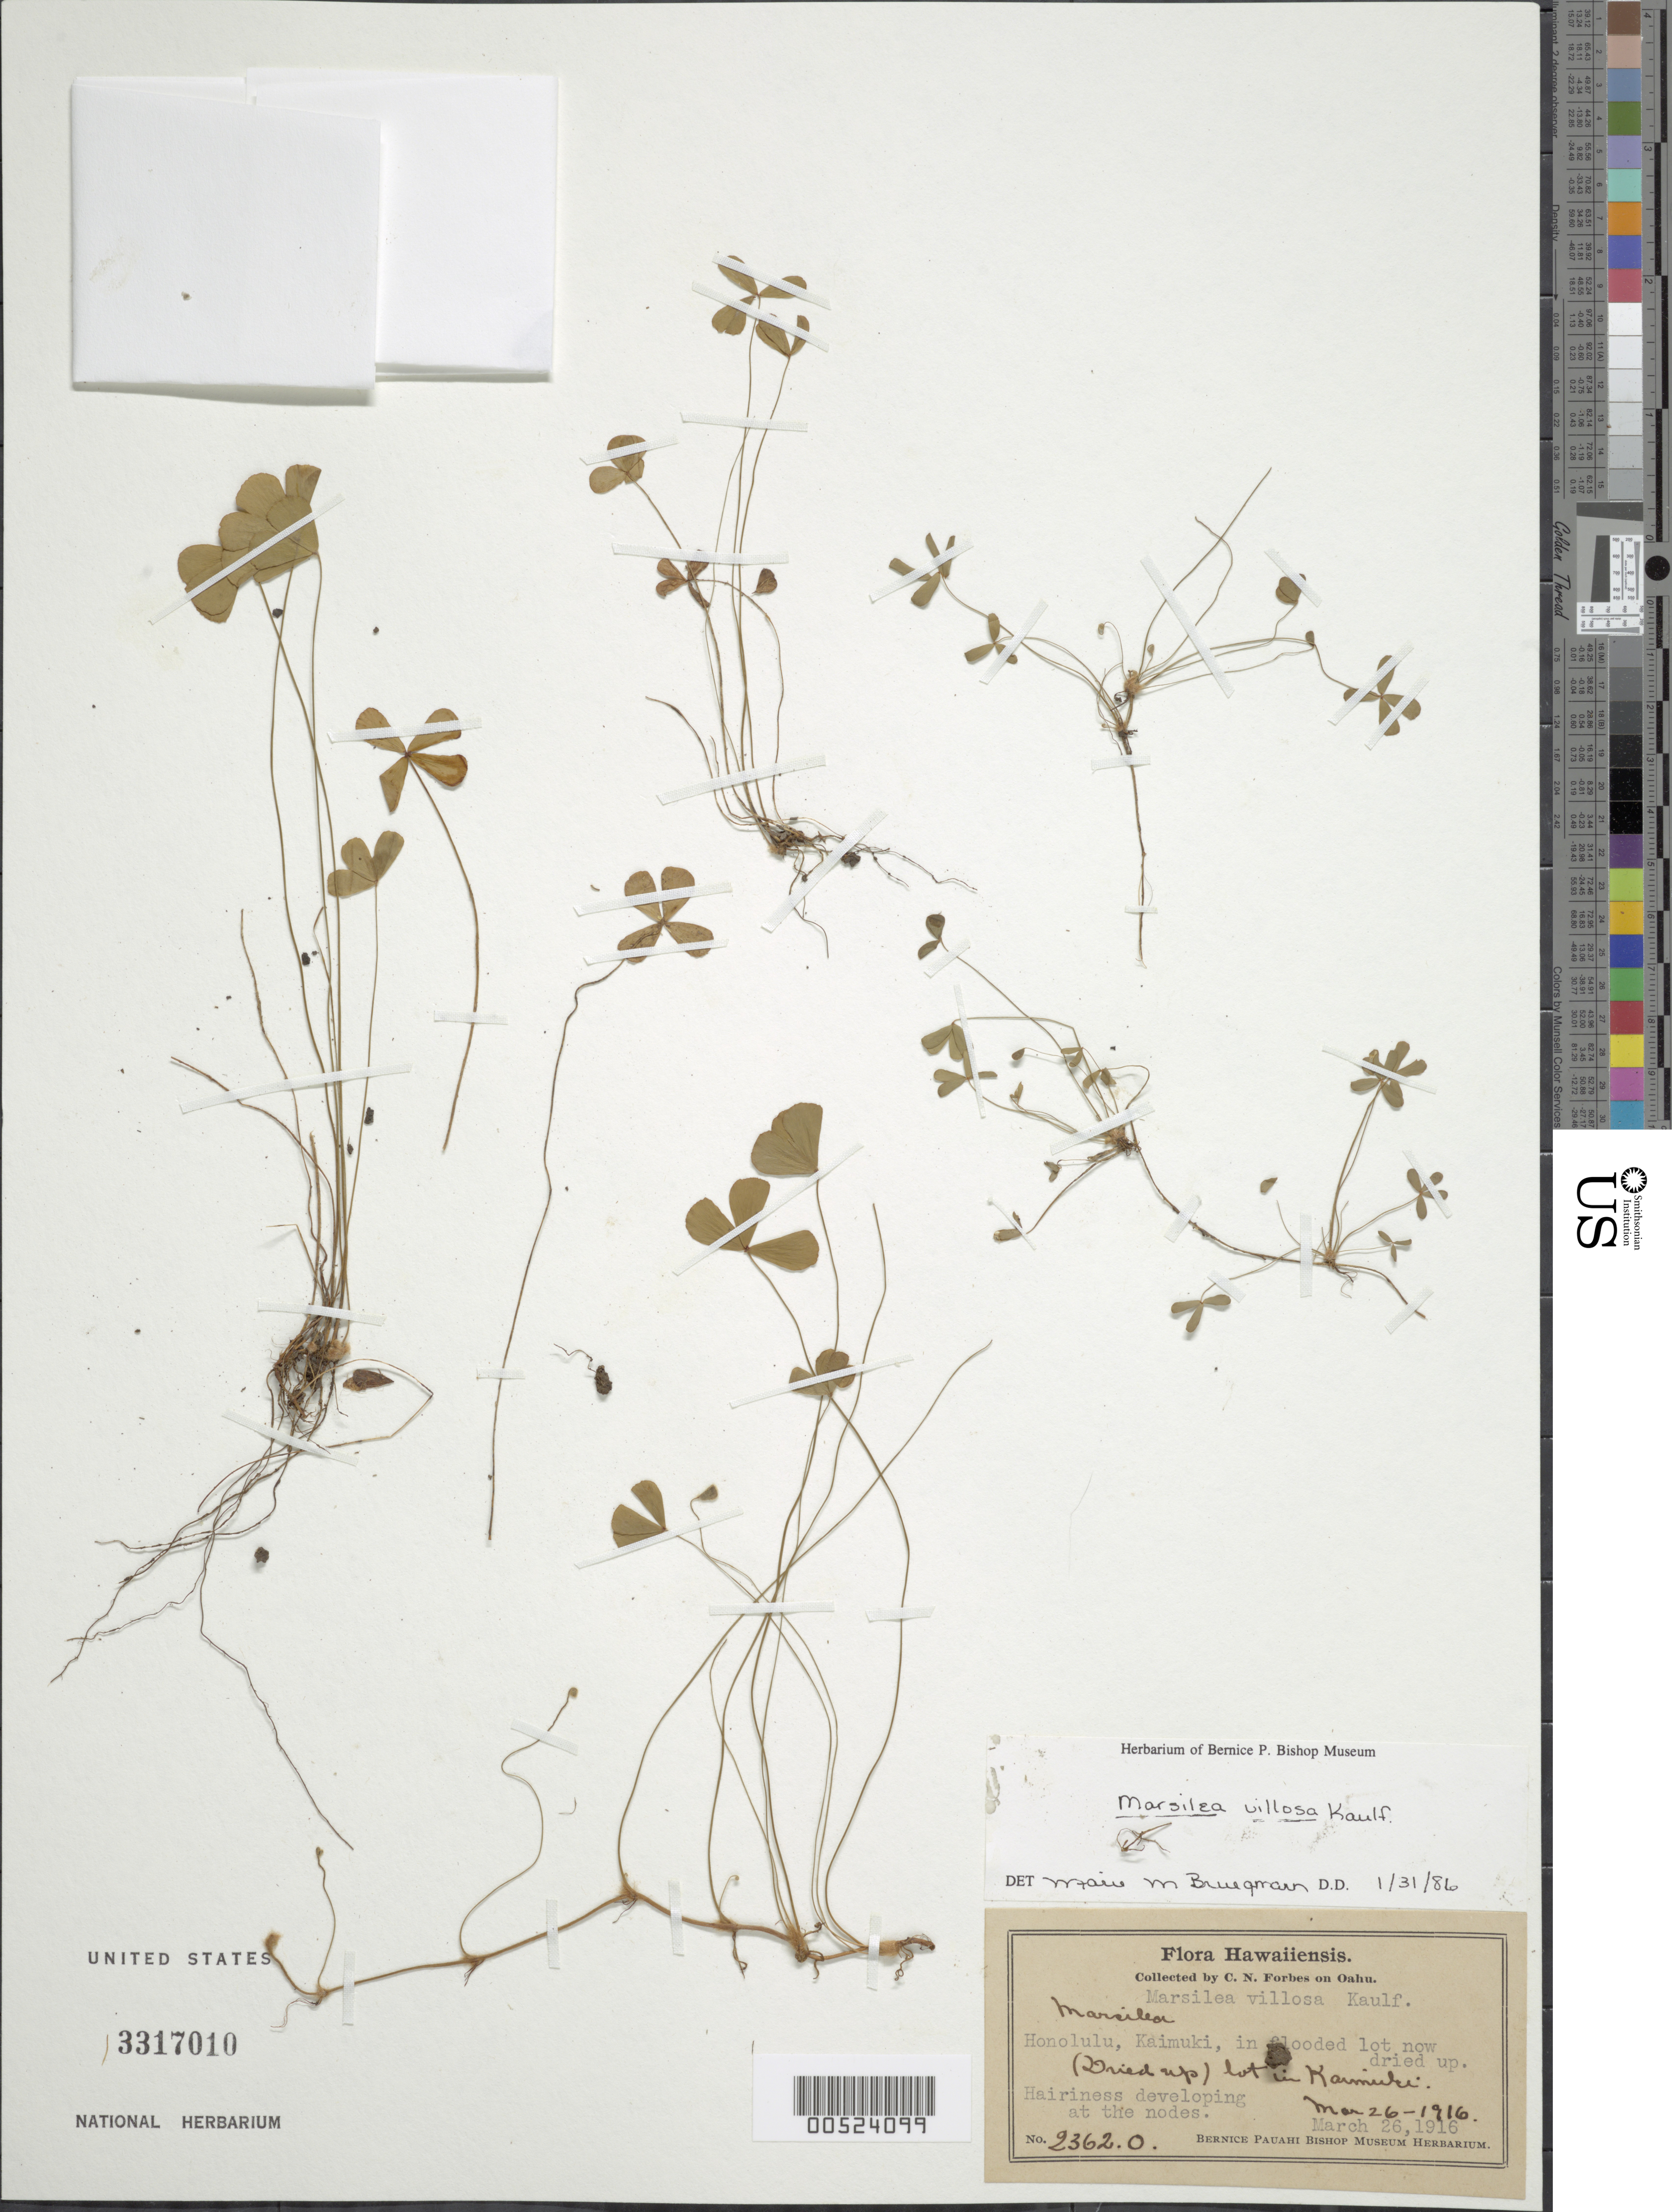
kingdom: Plantae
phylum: Tracheophyta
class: Polypodiopsida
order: Salviniales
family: Marsileaceae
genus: Marsilea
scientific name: Marsilea villosa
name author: Kaulf.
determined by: Bruegmann, M. M.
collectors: C. N. Forbes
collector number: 2362.O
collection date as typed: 26 Mar 1916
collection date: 1916-03-26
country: United States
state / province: Hawaii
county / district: Honolulu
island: Oahu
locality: Honolulu, Kaimuki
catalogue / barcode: US 3317010